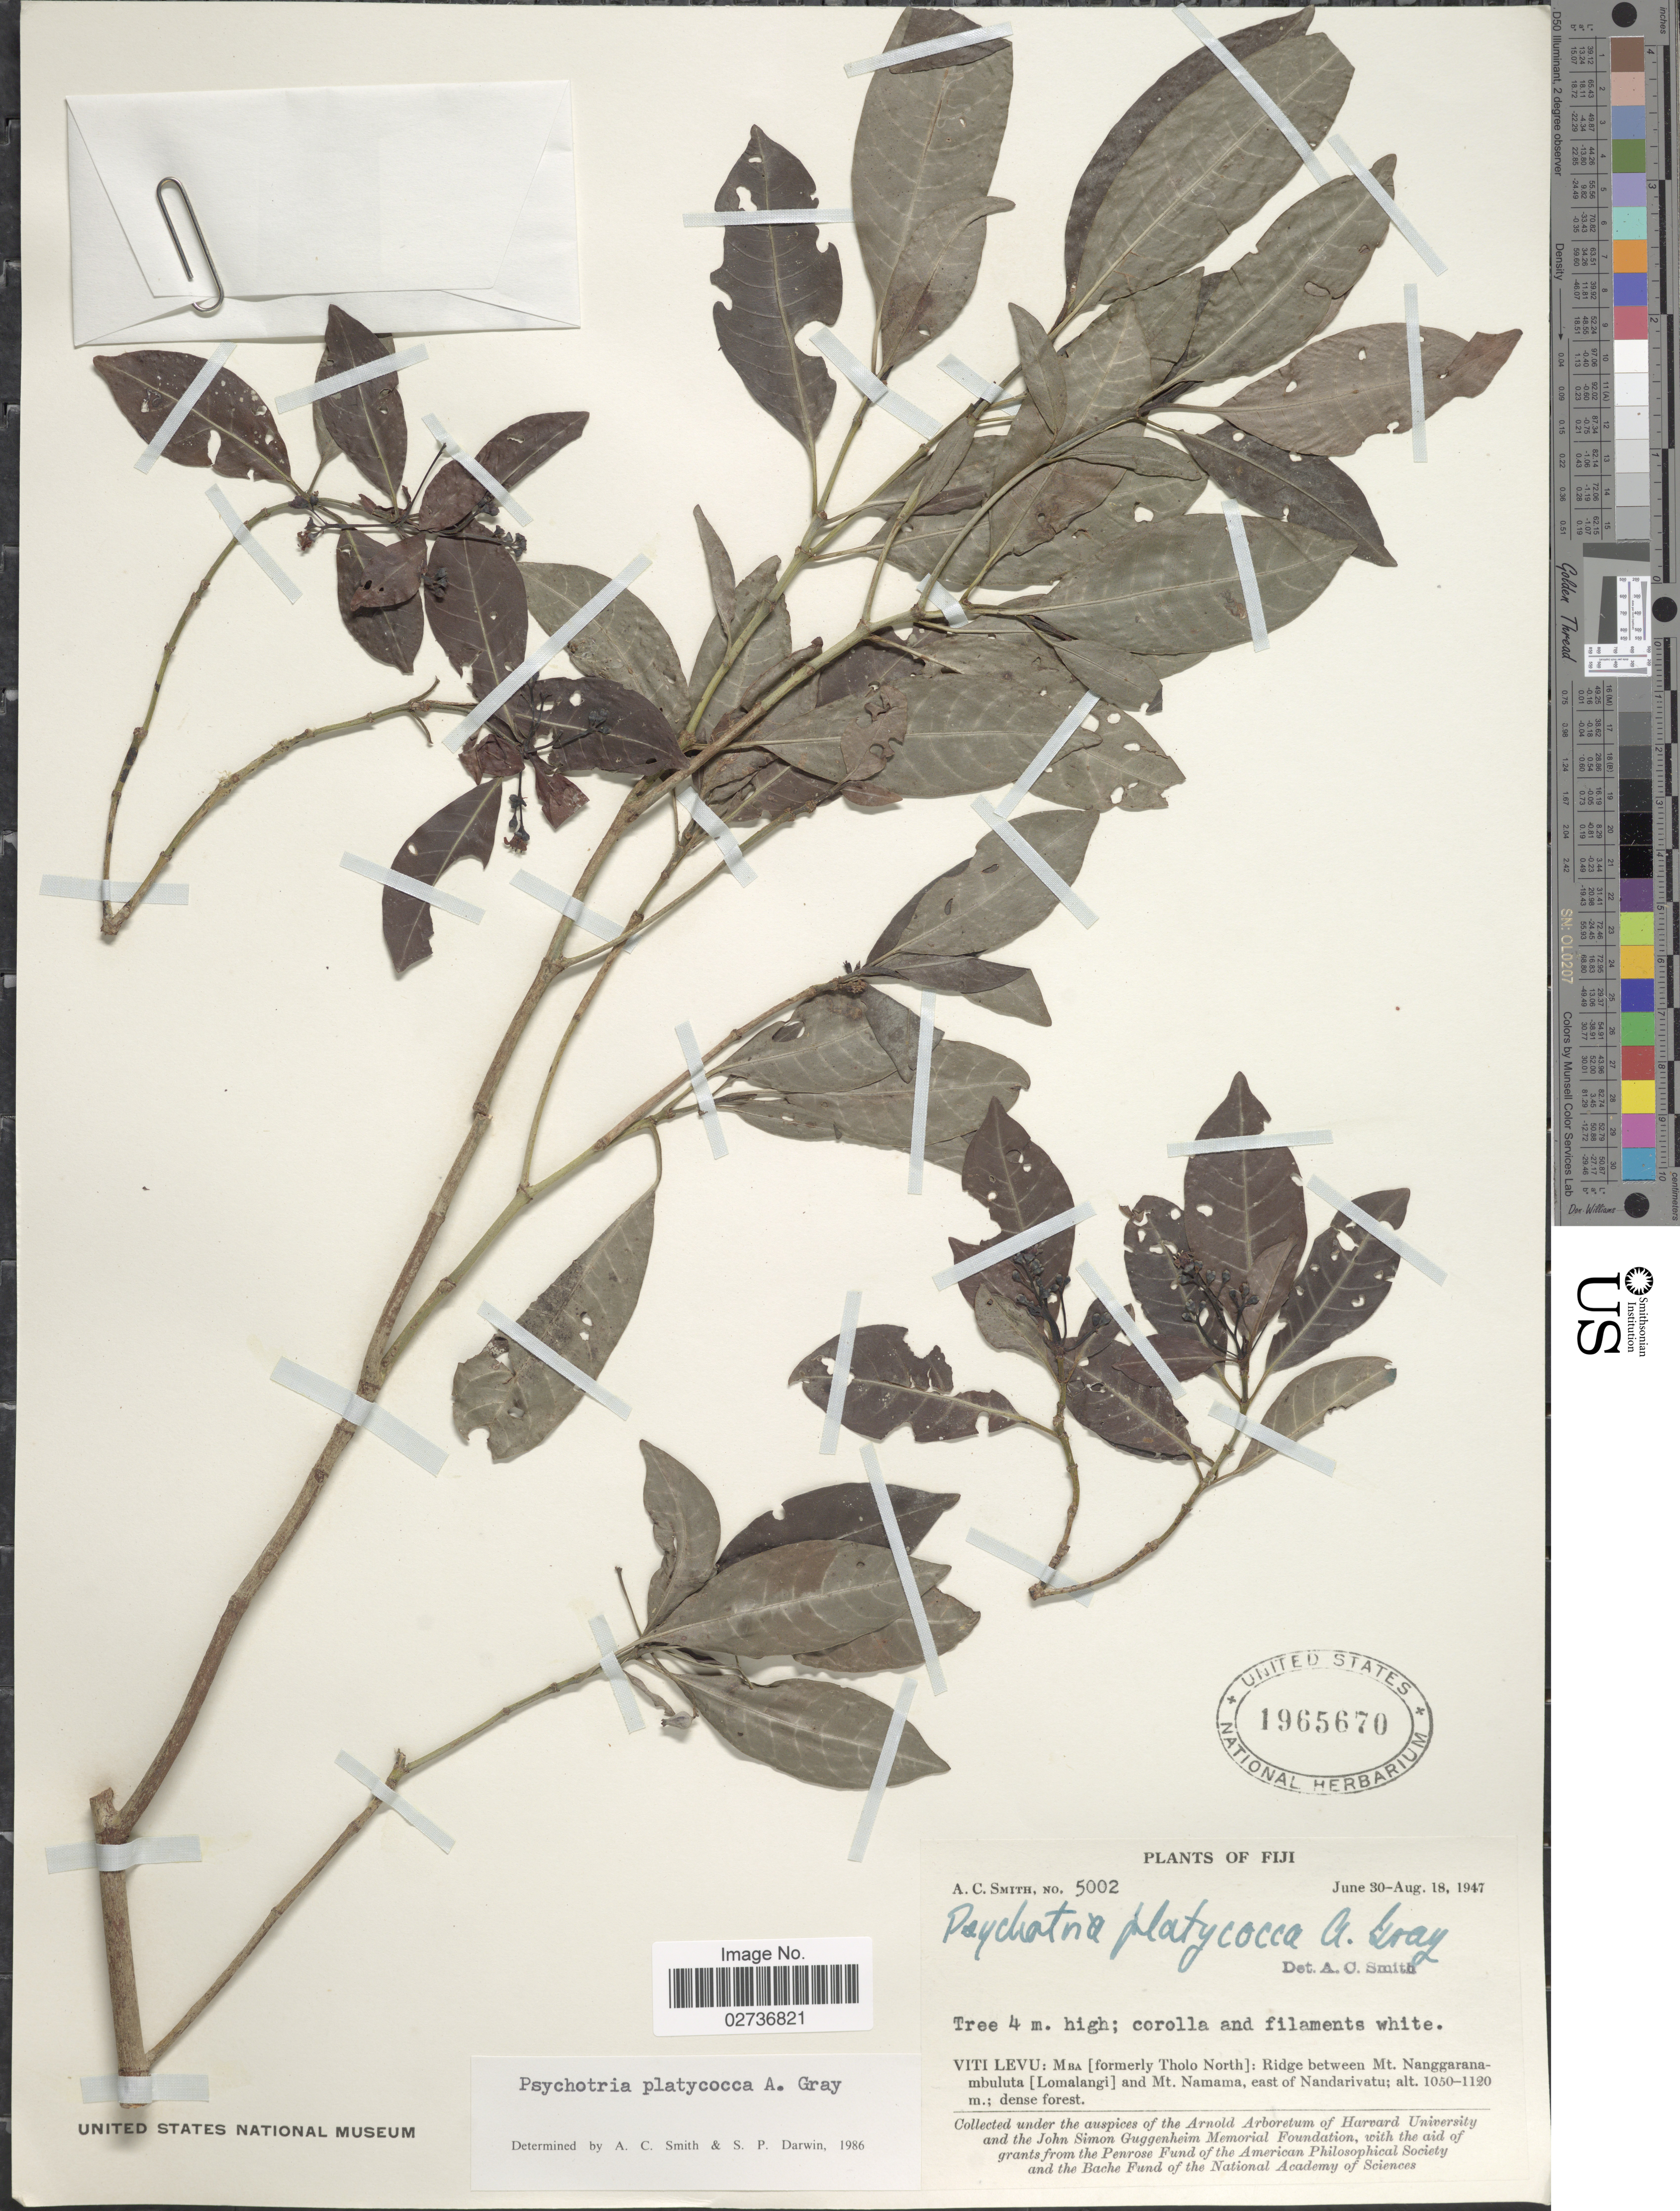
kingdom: Plantae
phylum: Tracheophyta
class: Magnoliopsida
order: Gentianales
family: Rubiaceae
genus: Psychotria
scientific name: Psychotria platycocca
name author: A. Gray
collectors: A. C. Smith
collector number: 5002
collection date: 1947-06-30/1947-08-18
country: Fiji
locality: Viti Levu: Mba [formerly Tholo North]: Ridge between Mt. Nanggaranambuluta [Lomalangi] and Mt. Namama, east of Nandarivatu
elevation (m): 1050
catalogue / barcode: US 1965670